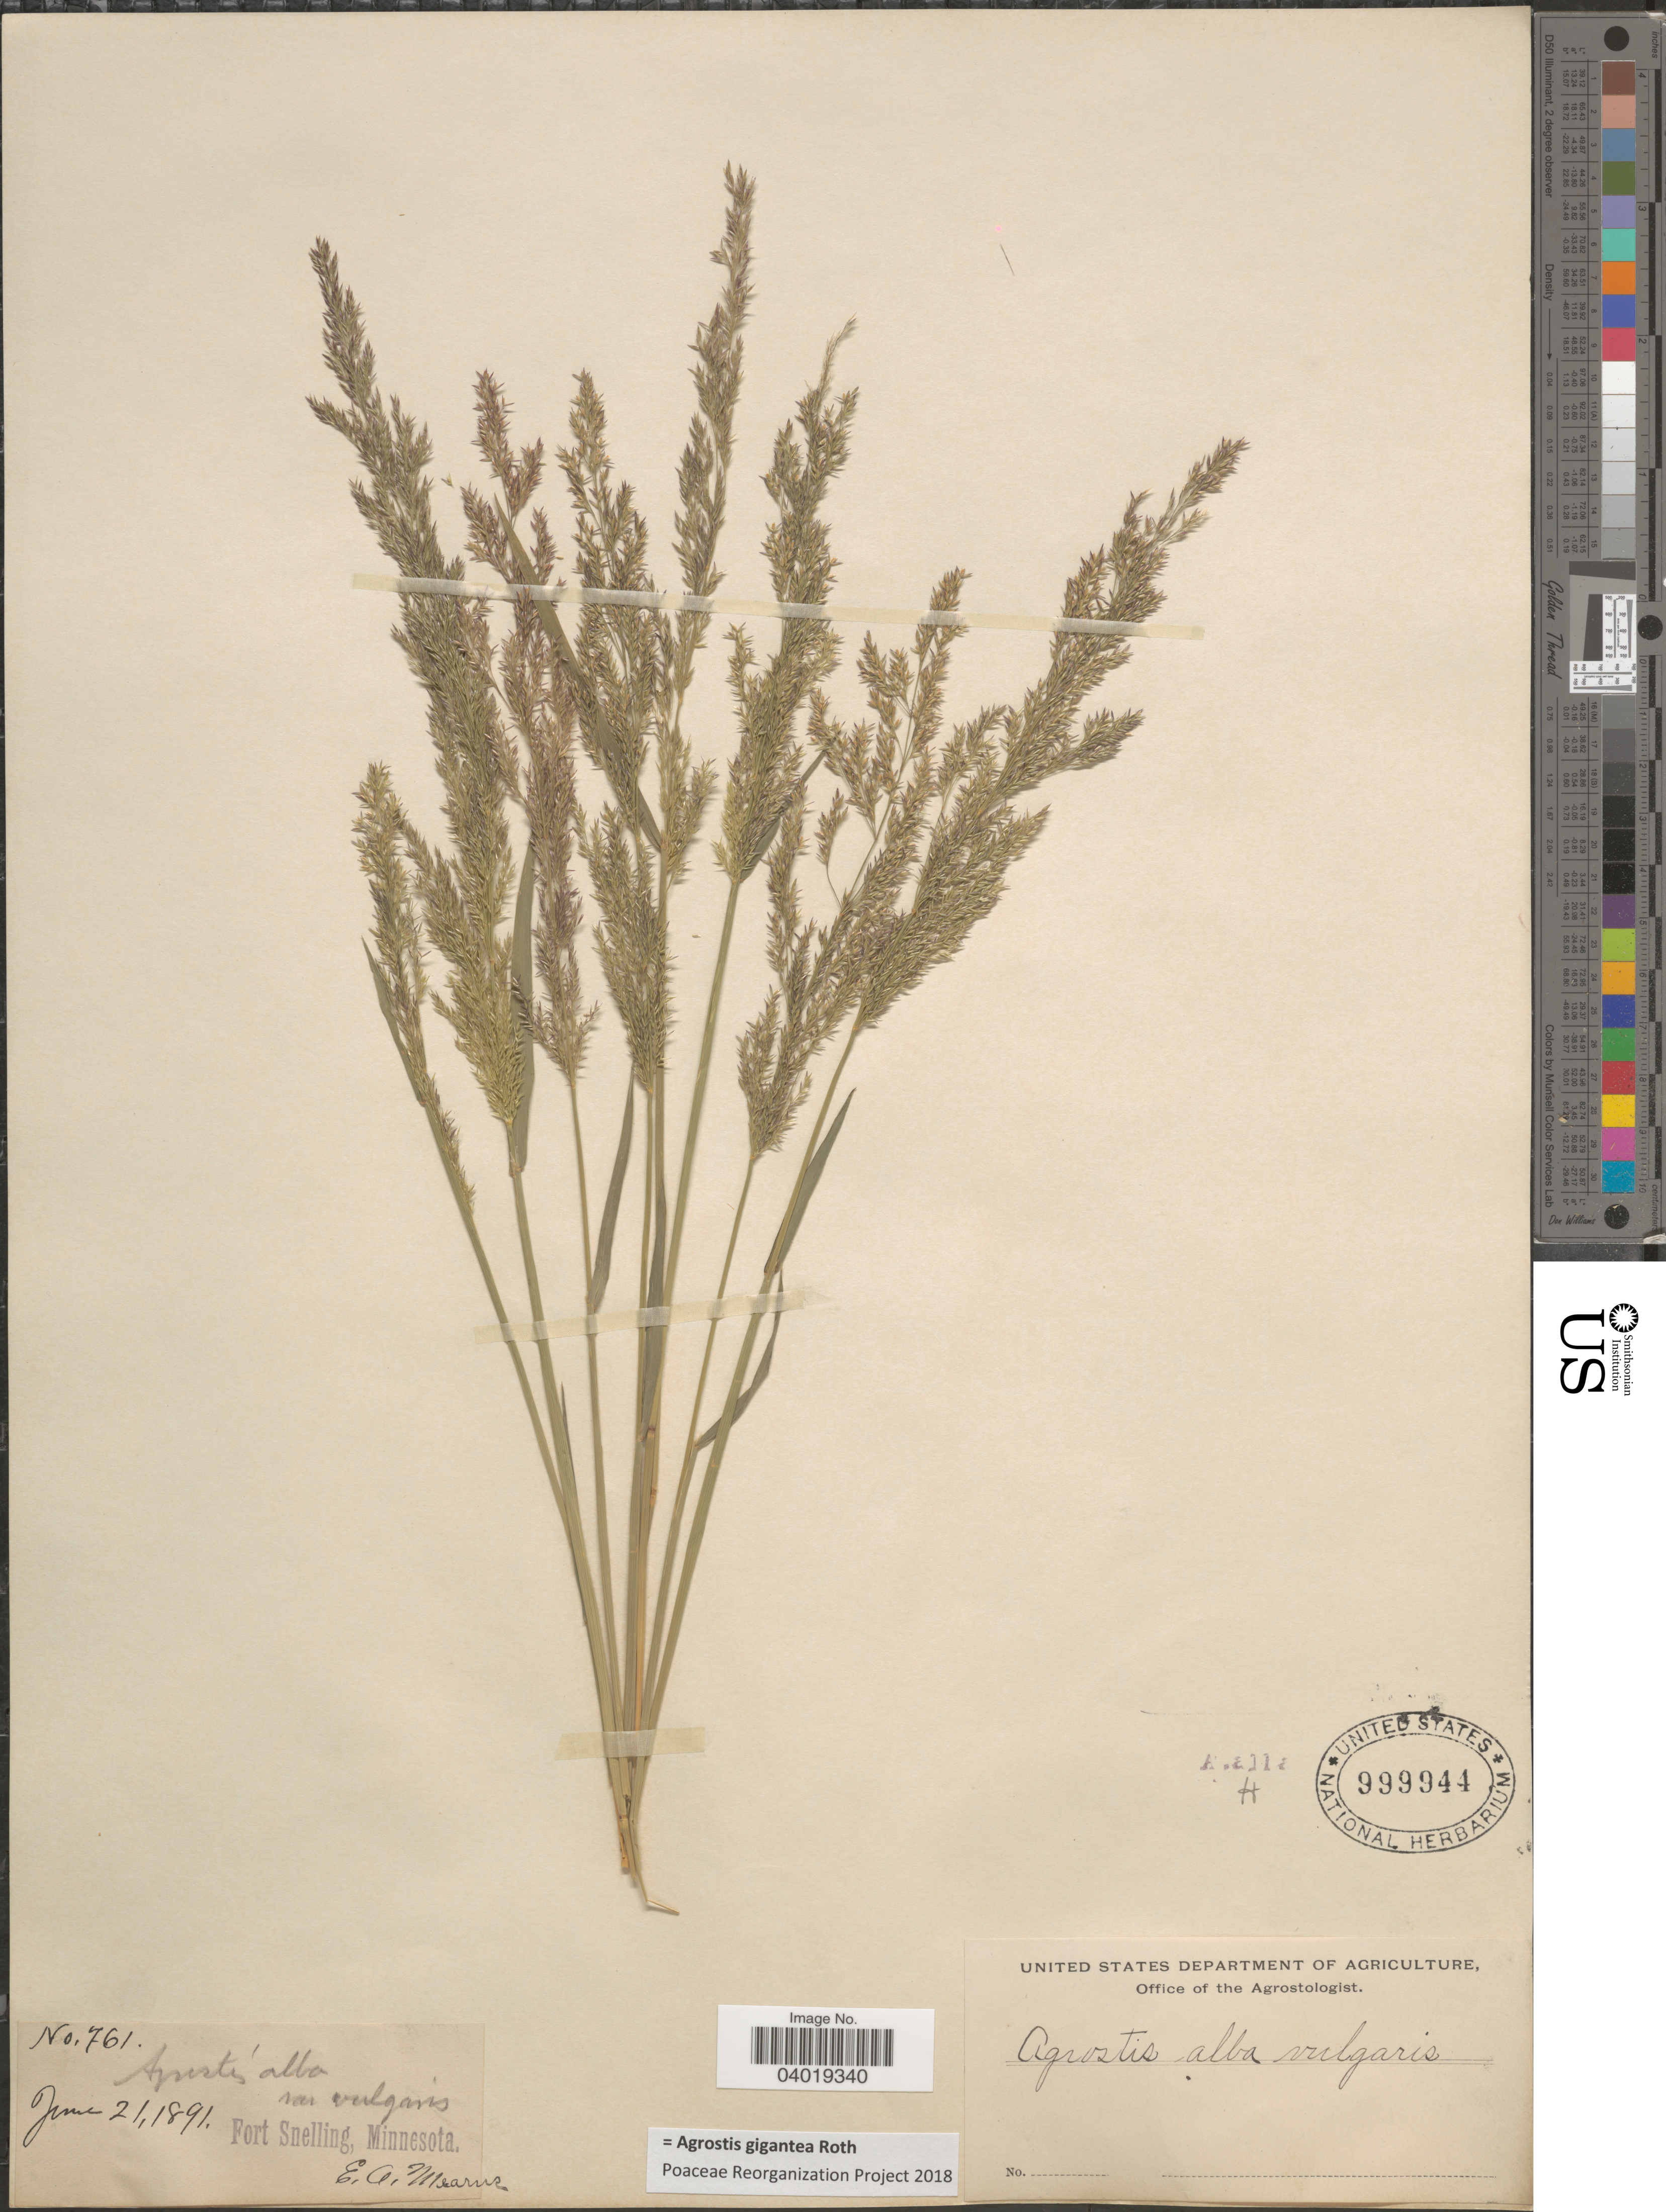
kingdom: Plantae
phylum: Tracheophyta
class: Liliopsida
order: Poales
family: Poaceae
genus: Agrostis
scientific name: Agrostis gigantea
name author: Roth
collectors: E. A. Mearns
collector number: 761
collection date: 1891-06-21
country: United States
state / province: Minnesota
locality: Fort Snelling.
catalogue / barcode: US 999944